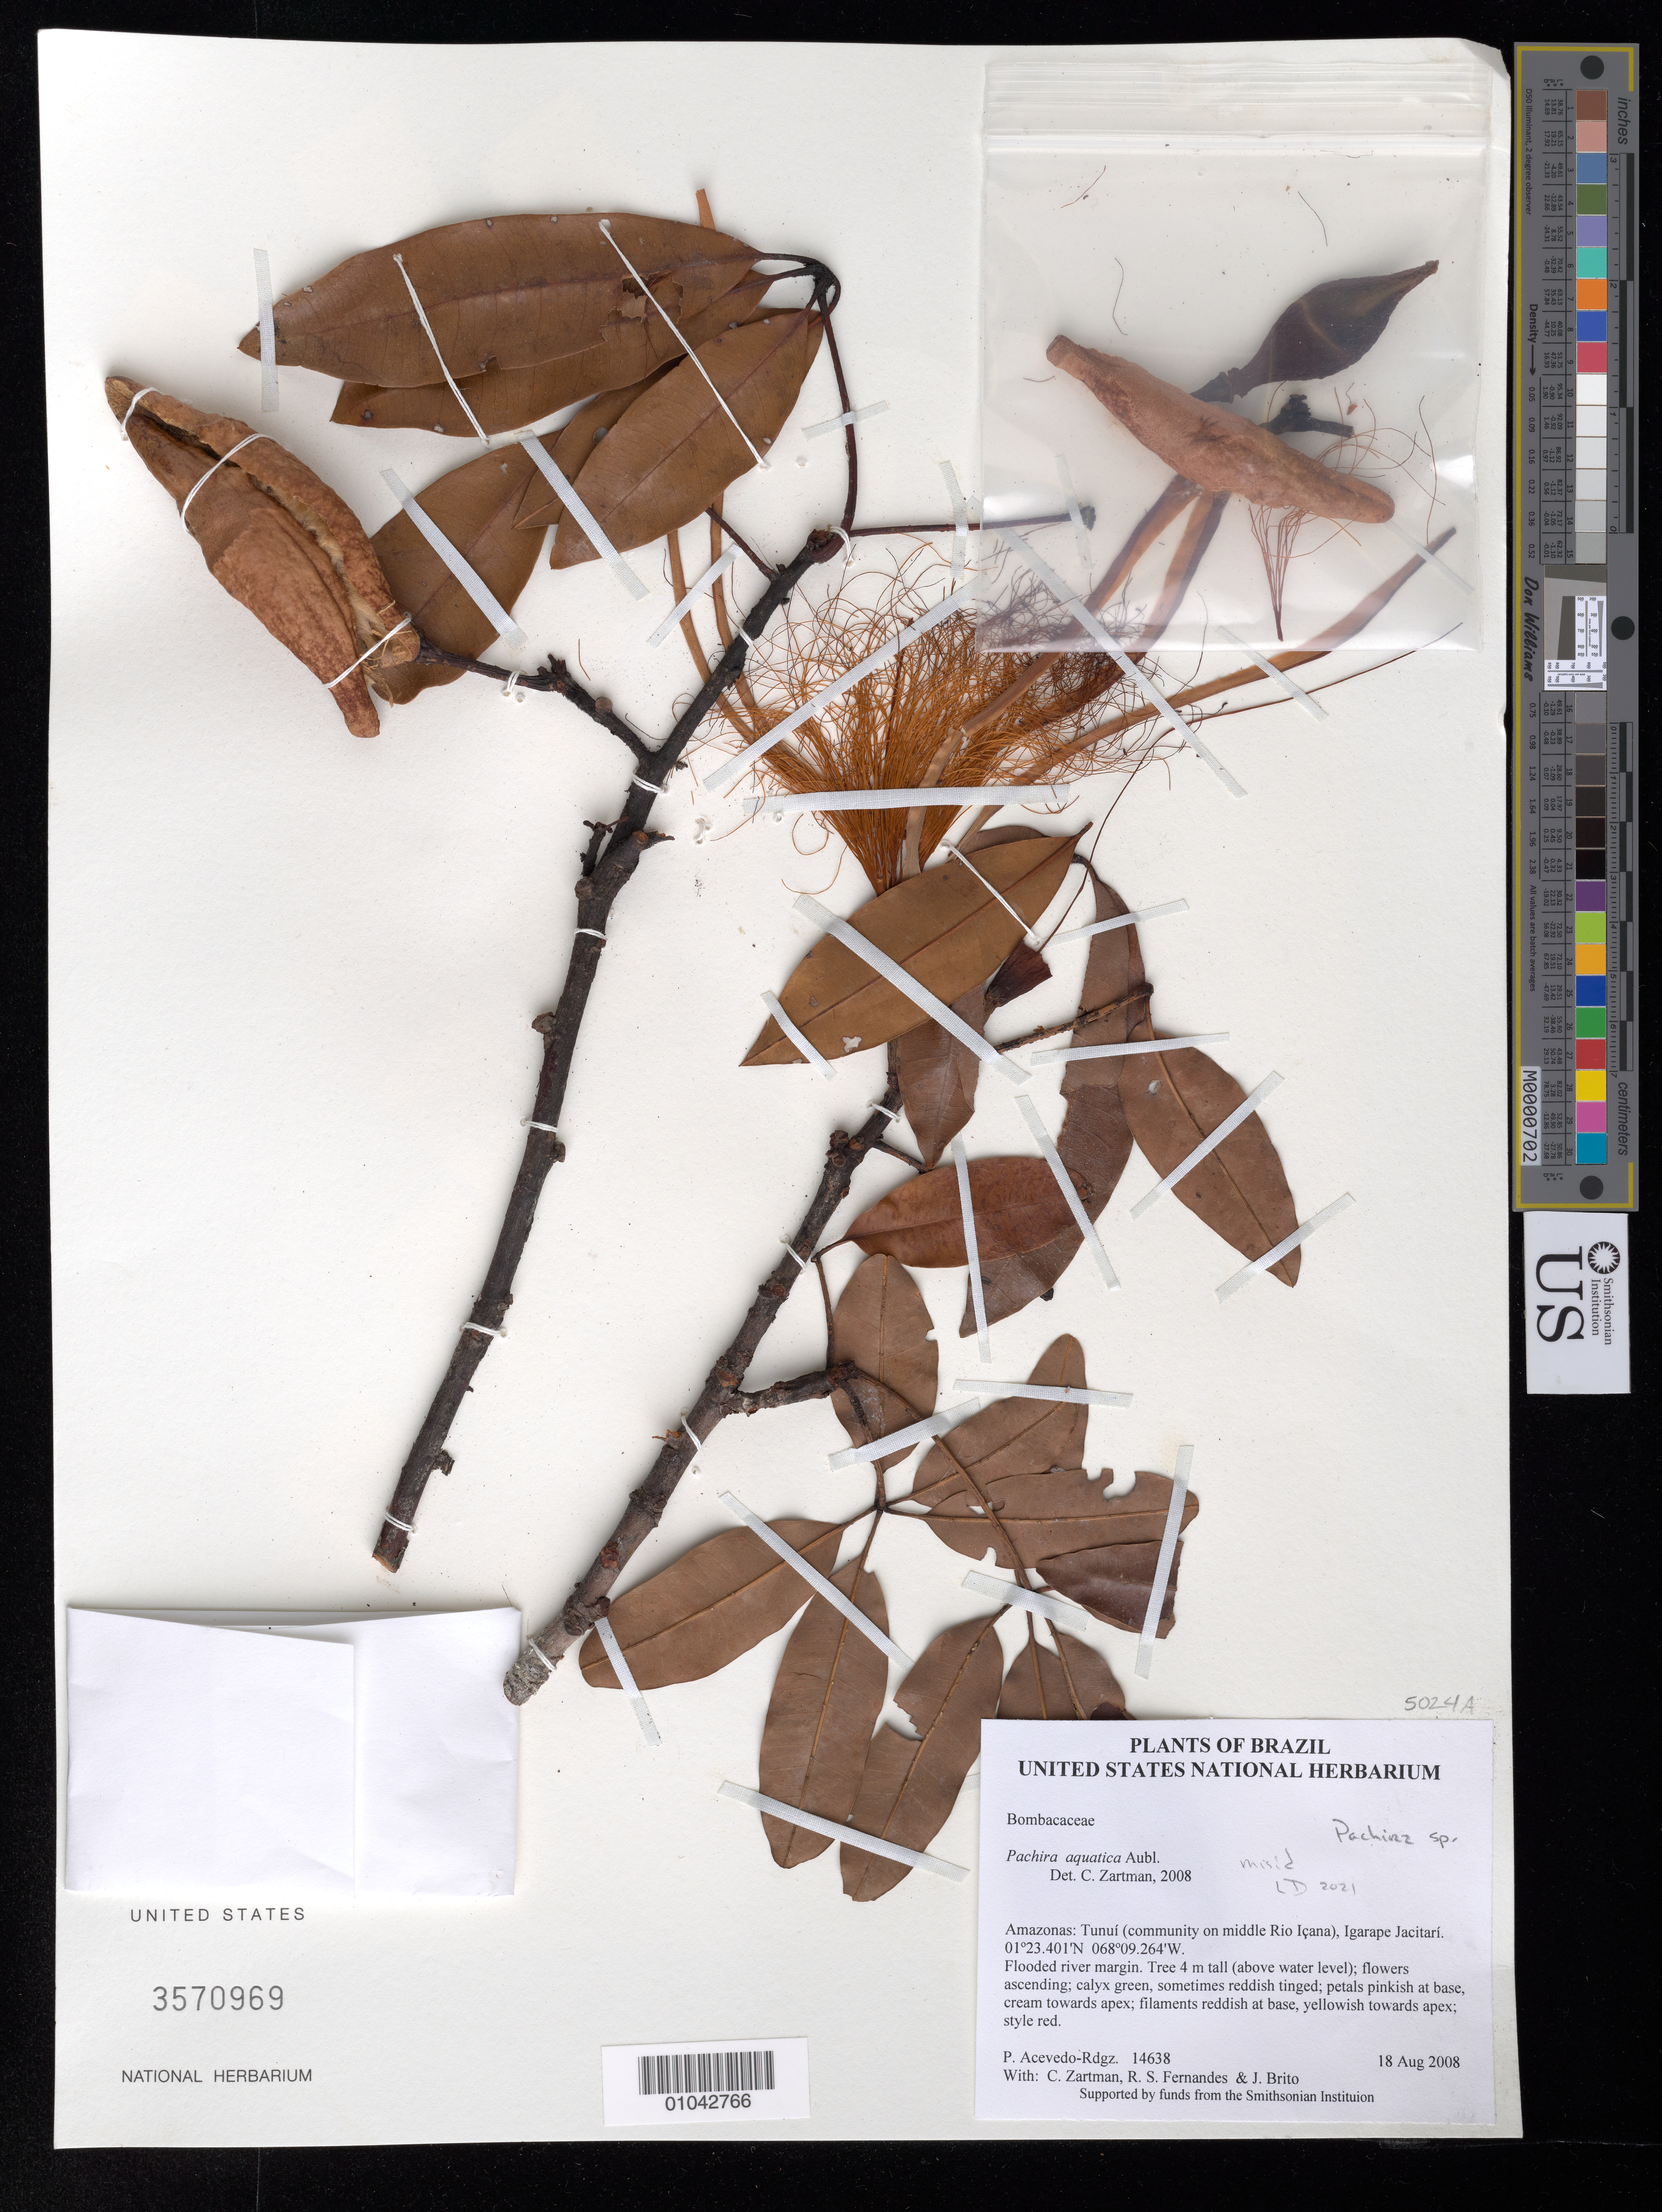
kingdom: Plantae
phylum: Tracheophyta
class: Magnoliopsida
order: Malvales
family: Malvaceae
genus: Pachira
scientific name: Pachira sp.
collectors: P. Acevedo-Rodr., C. Zartman, R. Fernandes & J. Brito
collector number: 14638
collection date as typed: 18 Aug 2008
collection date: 2008-08-18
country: Brazil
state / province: Amazonas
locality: Amazonas: Tunuí (community on middle Rio Içana), Igarape Jacitarí.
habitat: Flooded river margin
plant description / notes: NY, MO, K, F, GH, P, US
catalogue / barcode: US 3570969